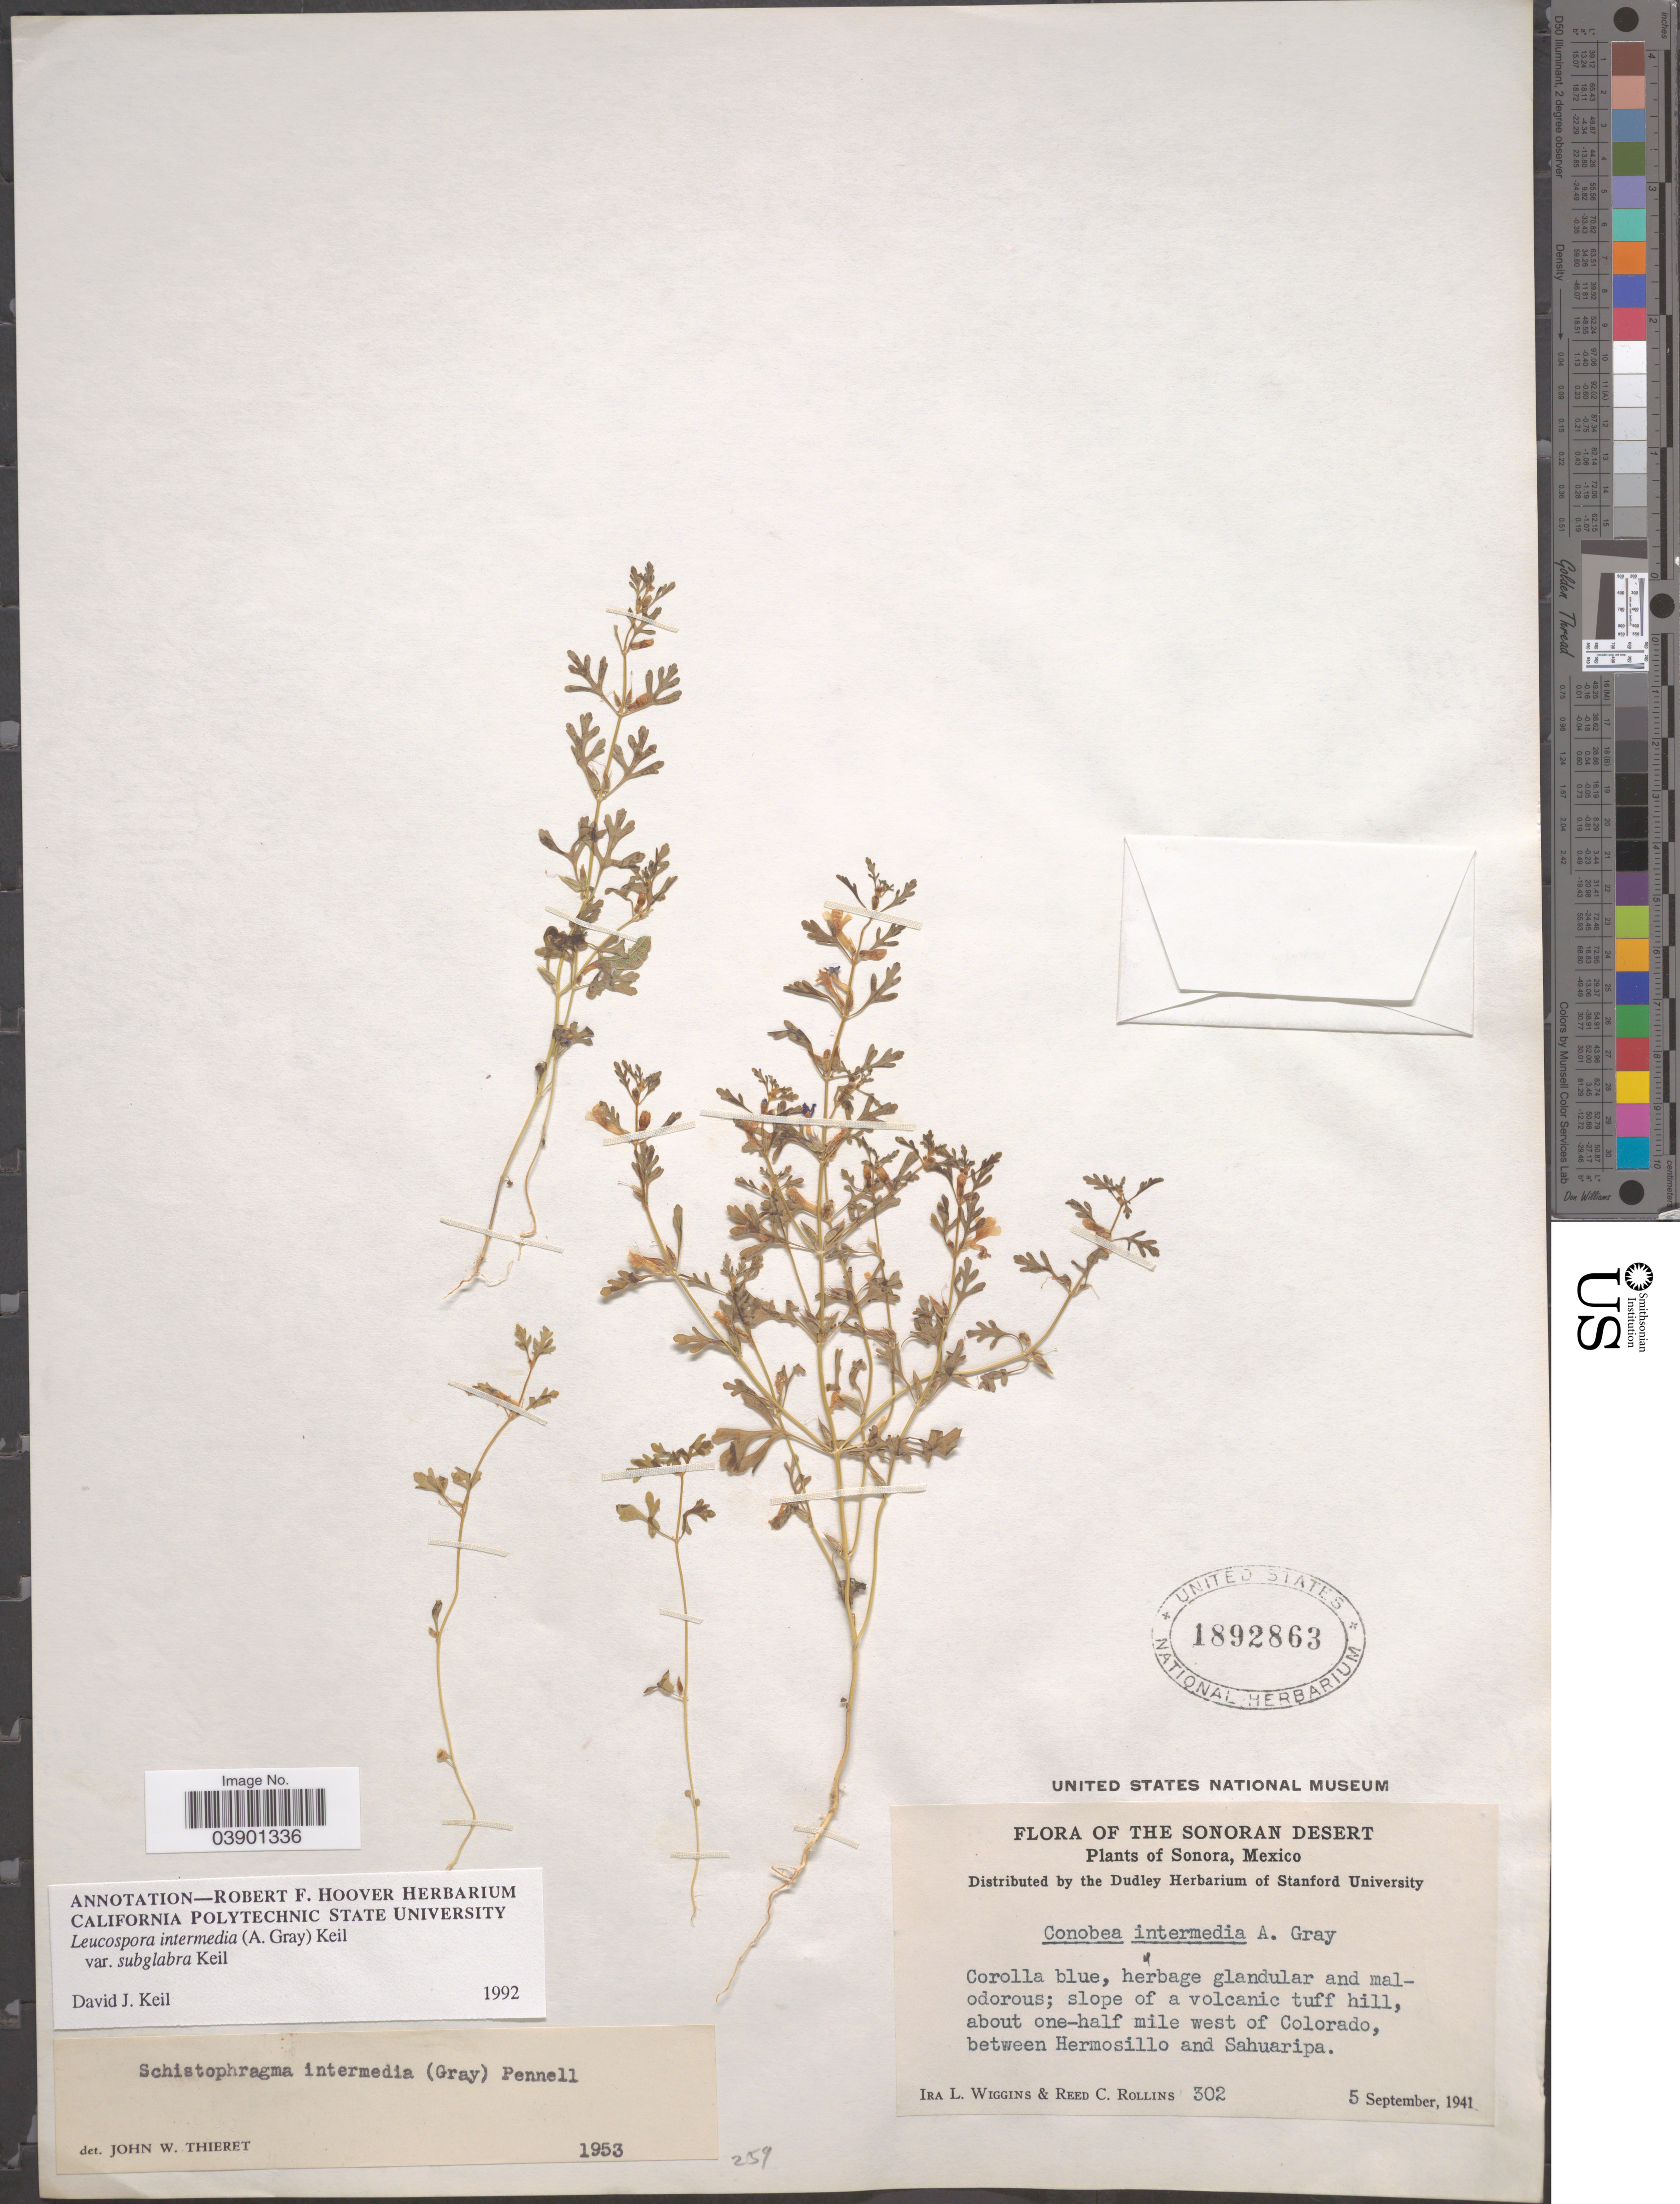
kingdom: Plantae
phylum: Tracheophyta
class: Magnoliopsida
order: Lamiales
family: Plantaginaceae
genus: Schistophragma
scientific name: Schistophragma intermedium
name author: (A. Gray) Pennell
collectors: I. L. Wiggins & R. C. Rollins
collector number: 302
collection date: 1941-09-05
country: Mexico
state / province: Sonora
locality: The Sonoran Desert. Slope of a volcanic tuff hill, about one-half mile west of Colorado, between Hermosillo and Sahuaripa.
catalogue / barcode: US 1892863